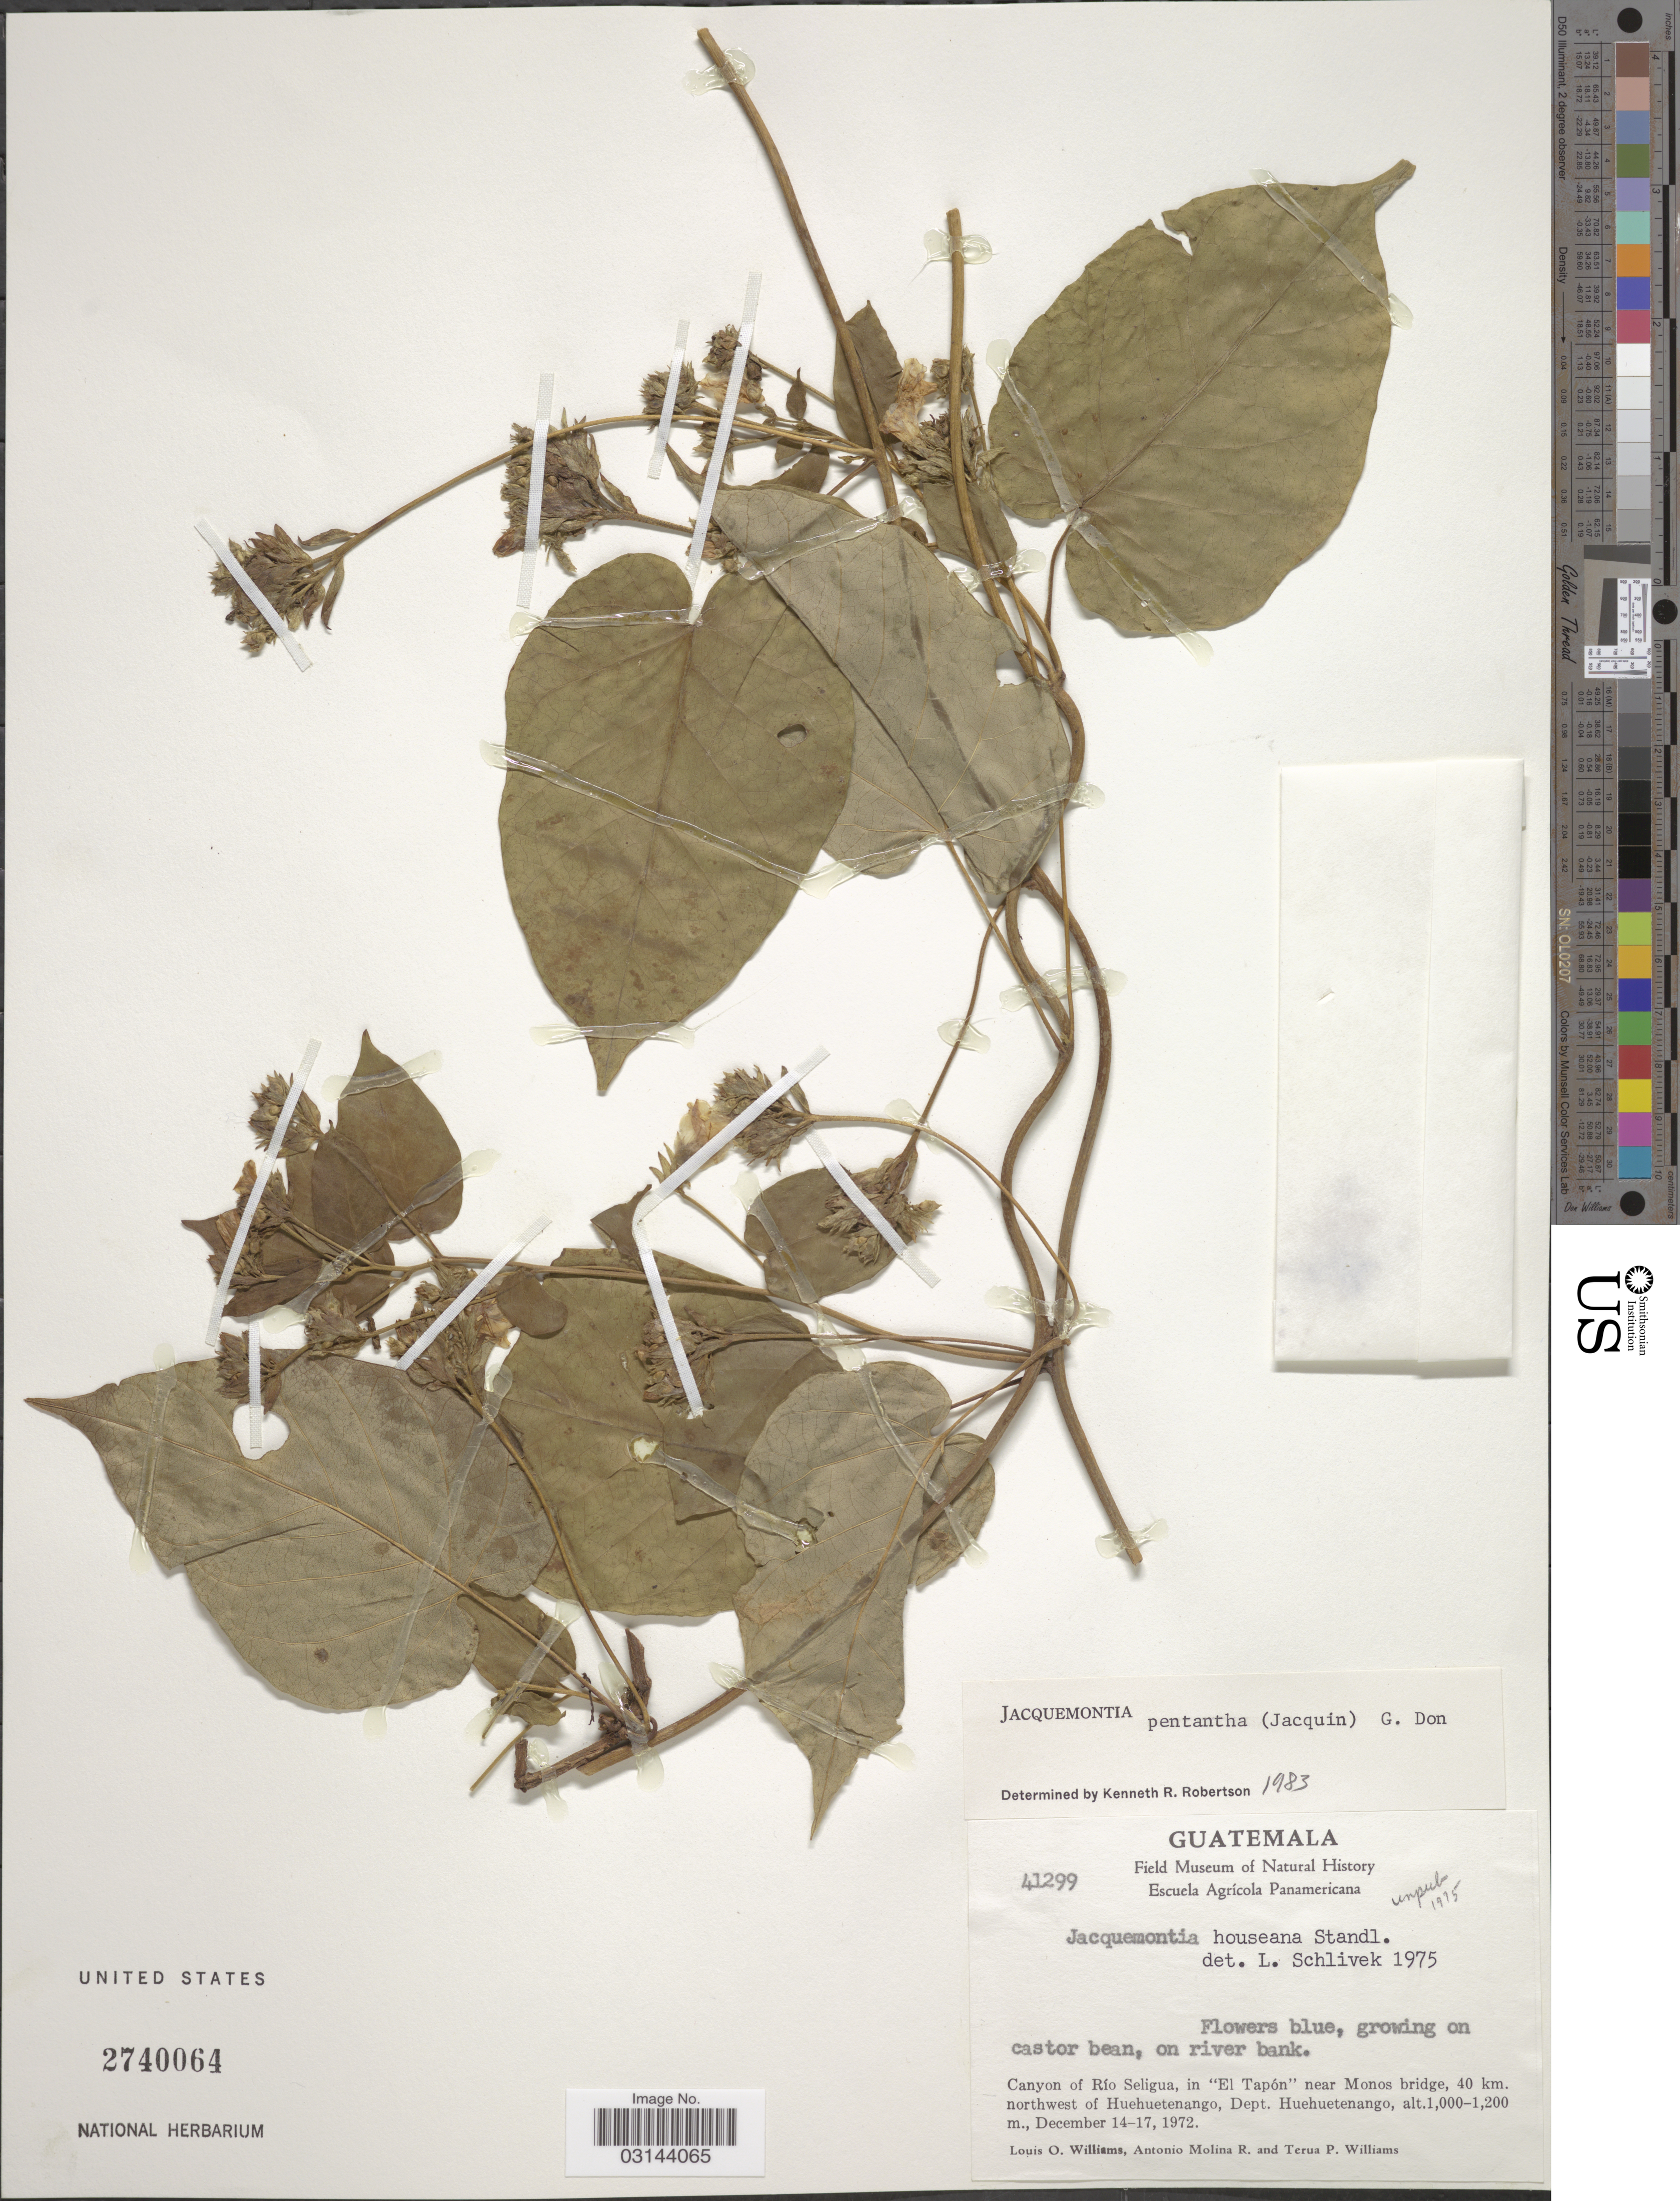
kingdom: Plantae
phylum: Tracheophyta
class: Magnoliopsida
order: Solanales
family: Convolvulaceae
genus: Jacquemontia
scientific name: Jacquemontia pentanthos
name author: (Jacq.) G. Don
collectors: L. O. Williams, A. Molina R. & T. Williams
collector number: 41299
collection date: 1972-12-14/1972-12-17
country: Guatemala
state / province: Huehuetenango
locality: Canyon of Río Seligua, in "El Tapón" near Monos bridge, 40 km. northwest of Huehuetenango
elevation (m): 1000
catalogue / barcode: US 2740064